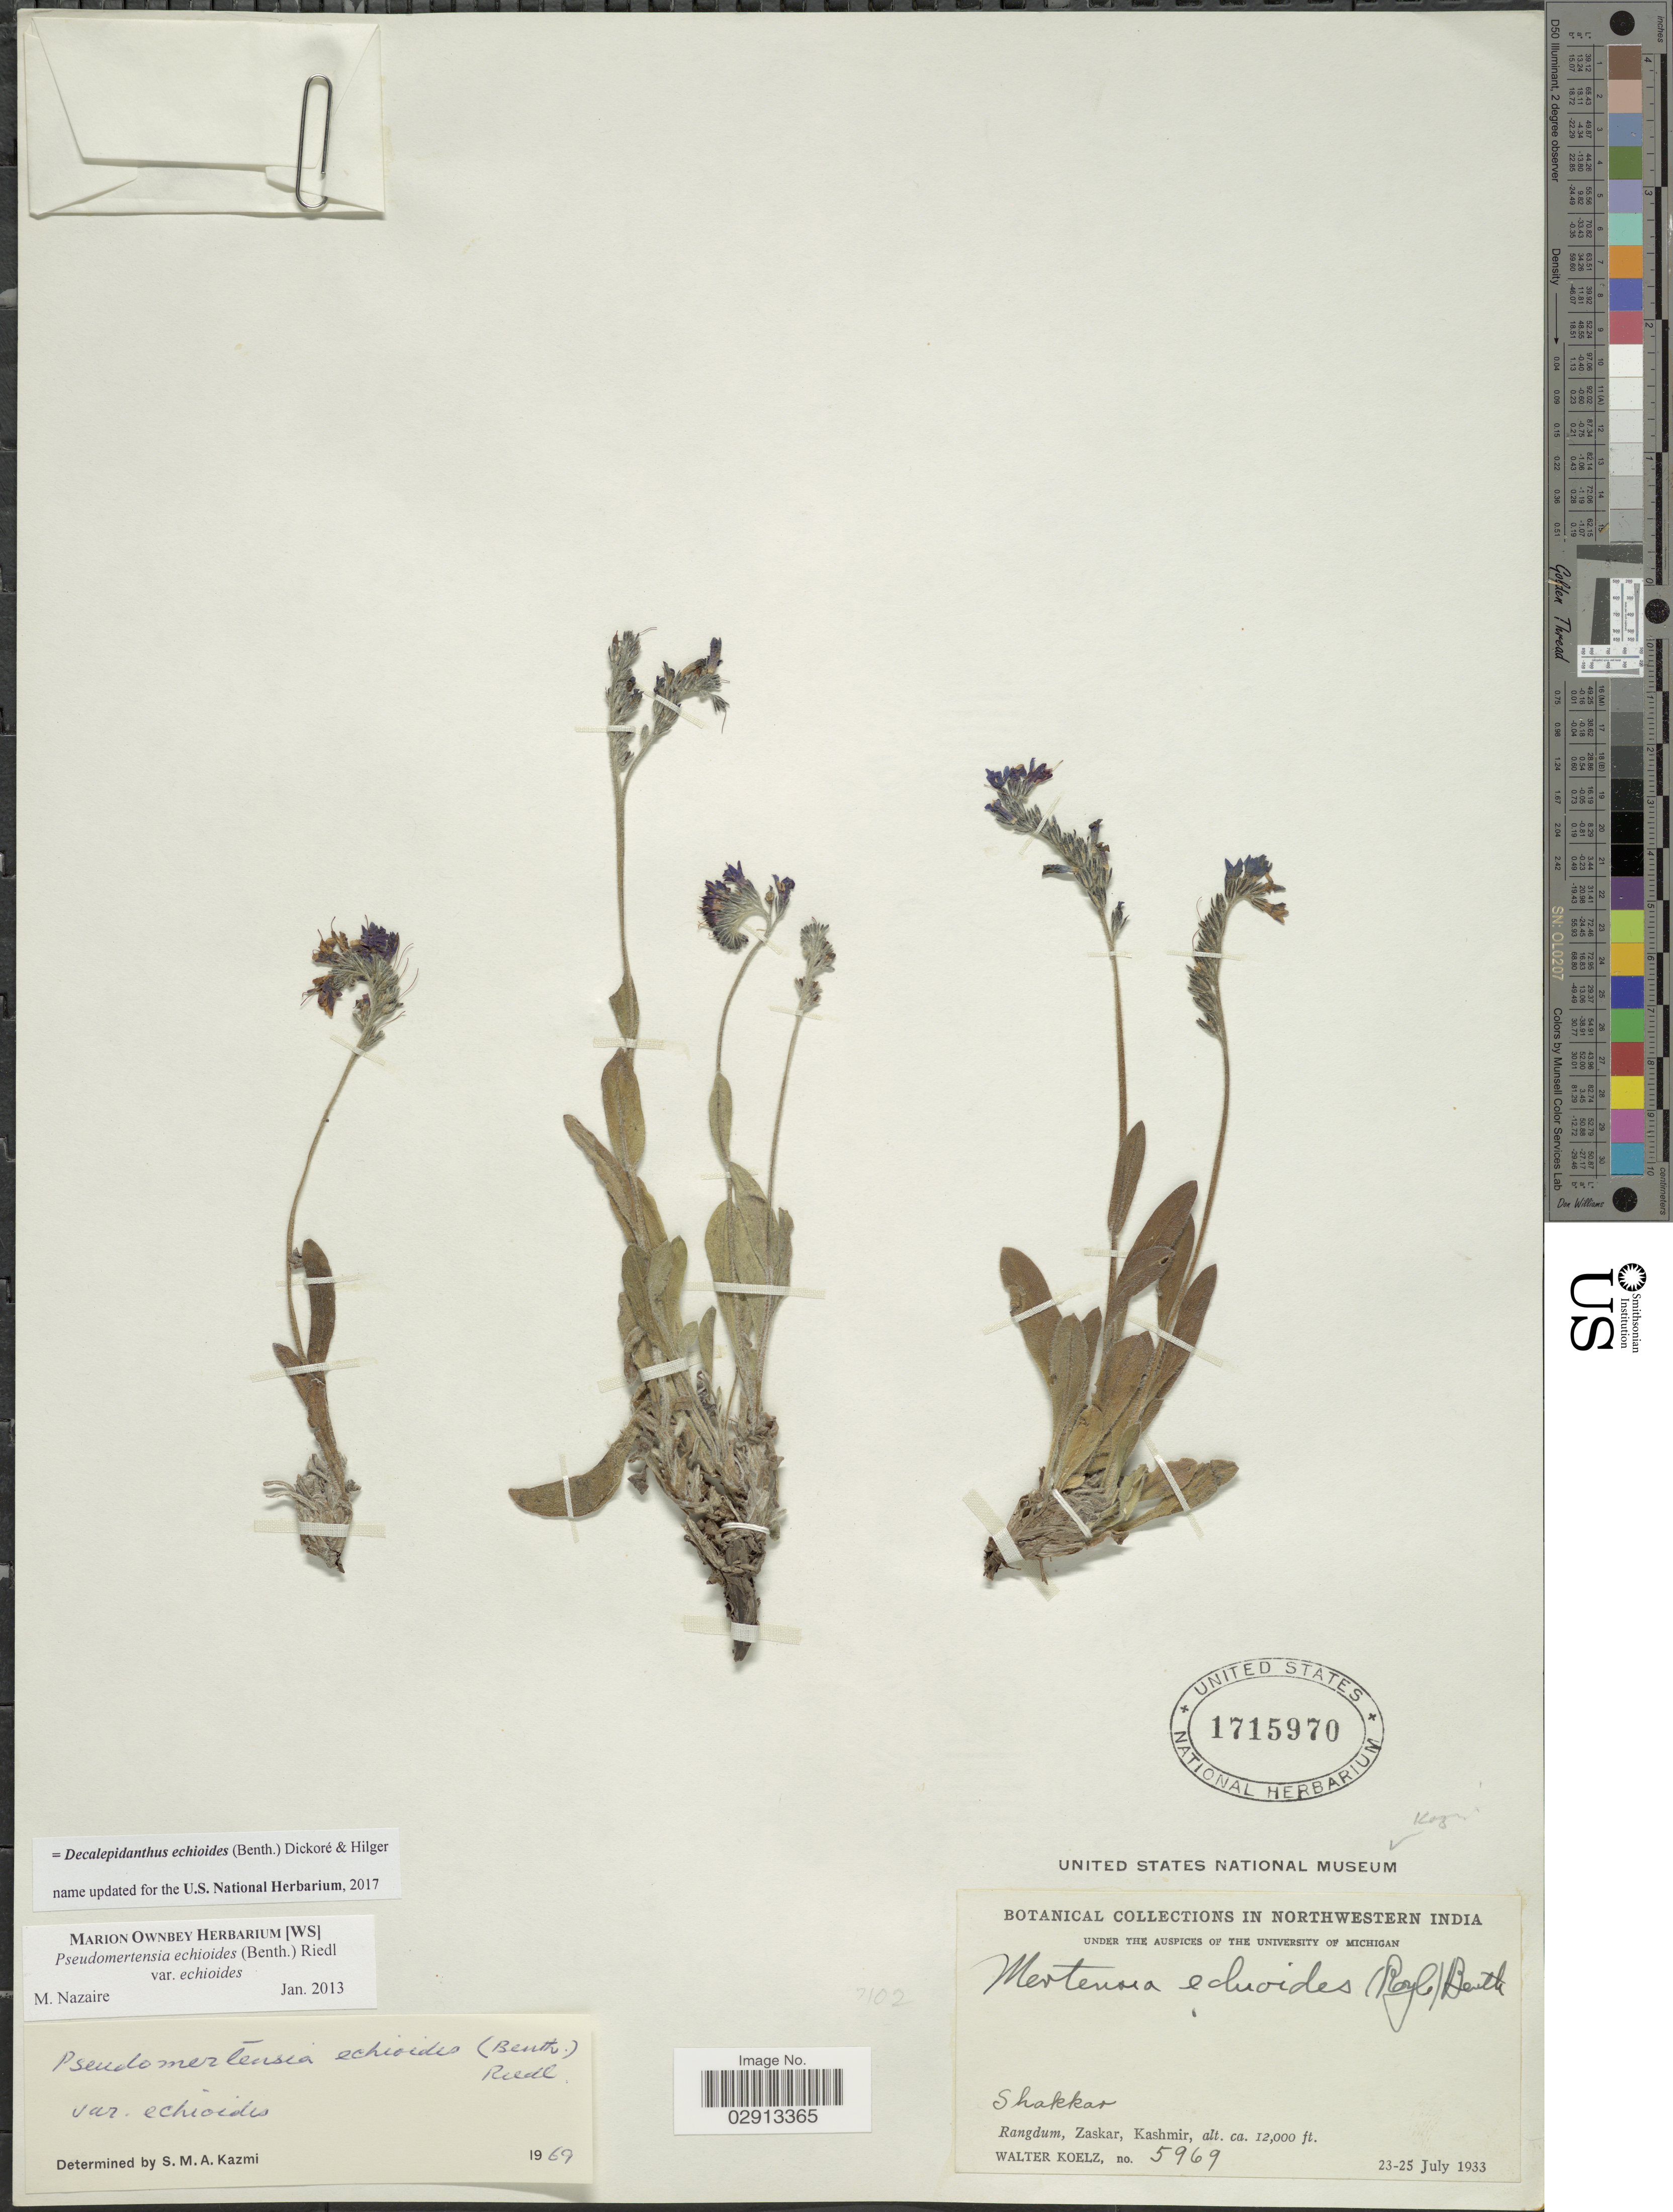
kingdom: Plantae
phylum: Tracheophyta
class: Magnoliopsida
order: Boraginales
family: Boraginaceae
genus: Decalepidanthus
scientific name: Decalepidanthus echioides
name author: (Benth.) Dickoré & Hilger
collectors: W. N. Koelz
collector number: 5969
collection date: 1933-07-23/1933-07-25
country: India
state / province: Jammu and Kashmir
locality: Northwestern India. Shakkar. Rangdum, Zaskar, Kashmir.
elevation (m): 3658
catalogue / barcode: US 1715970